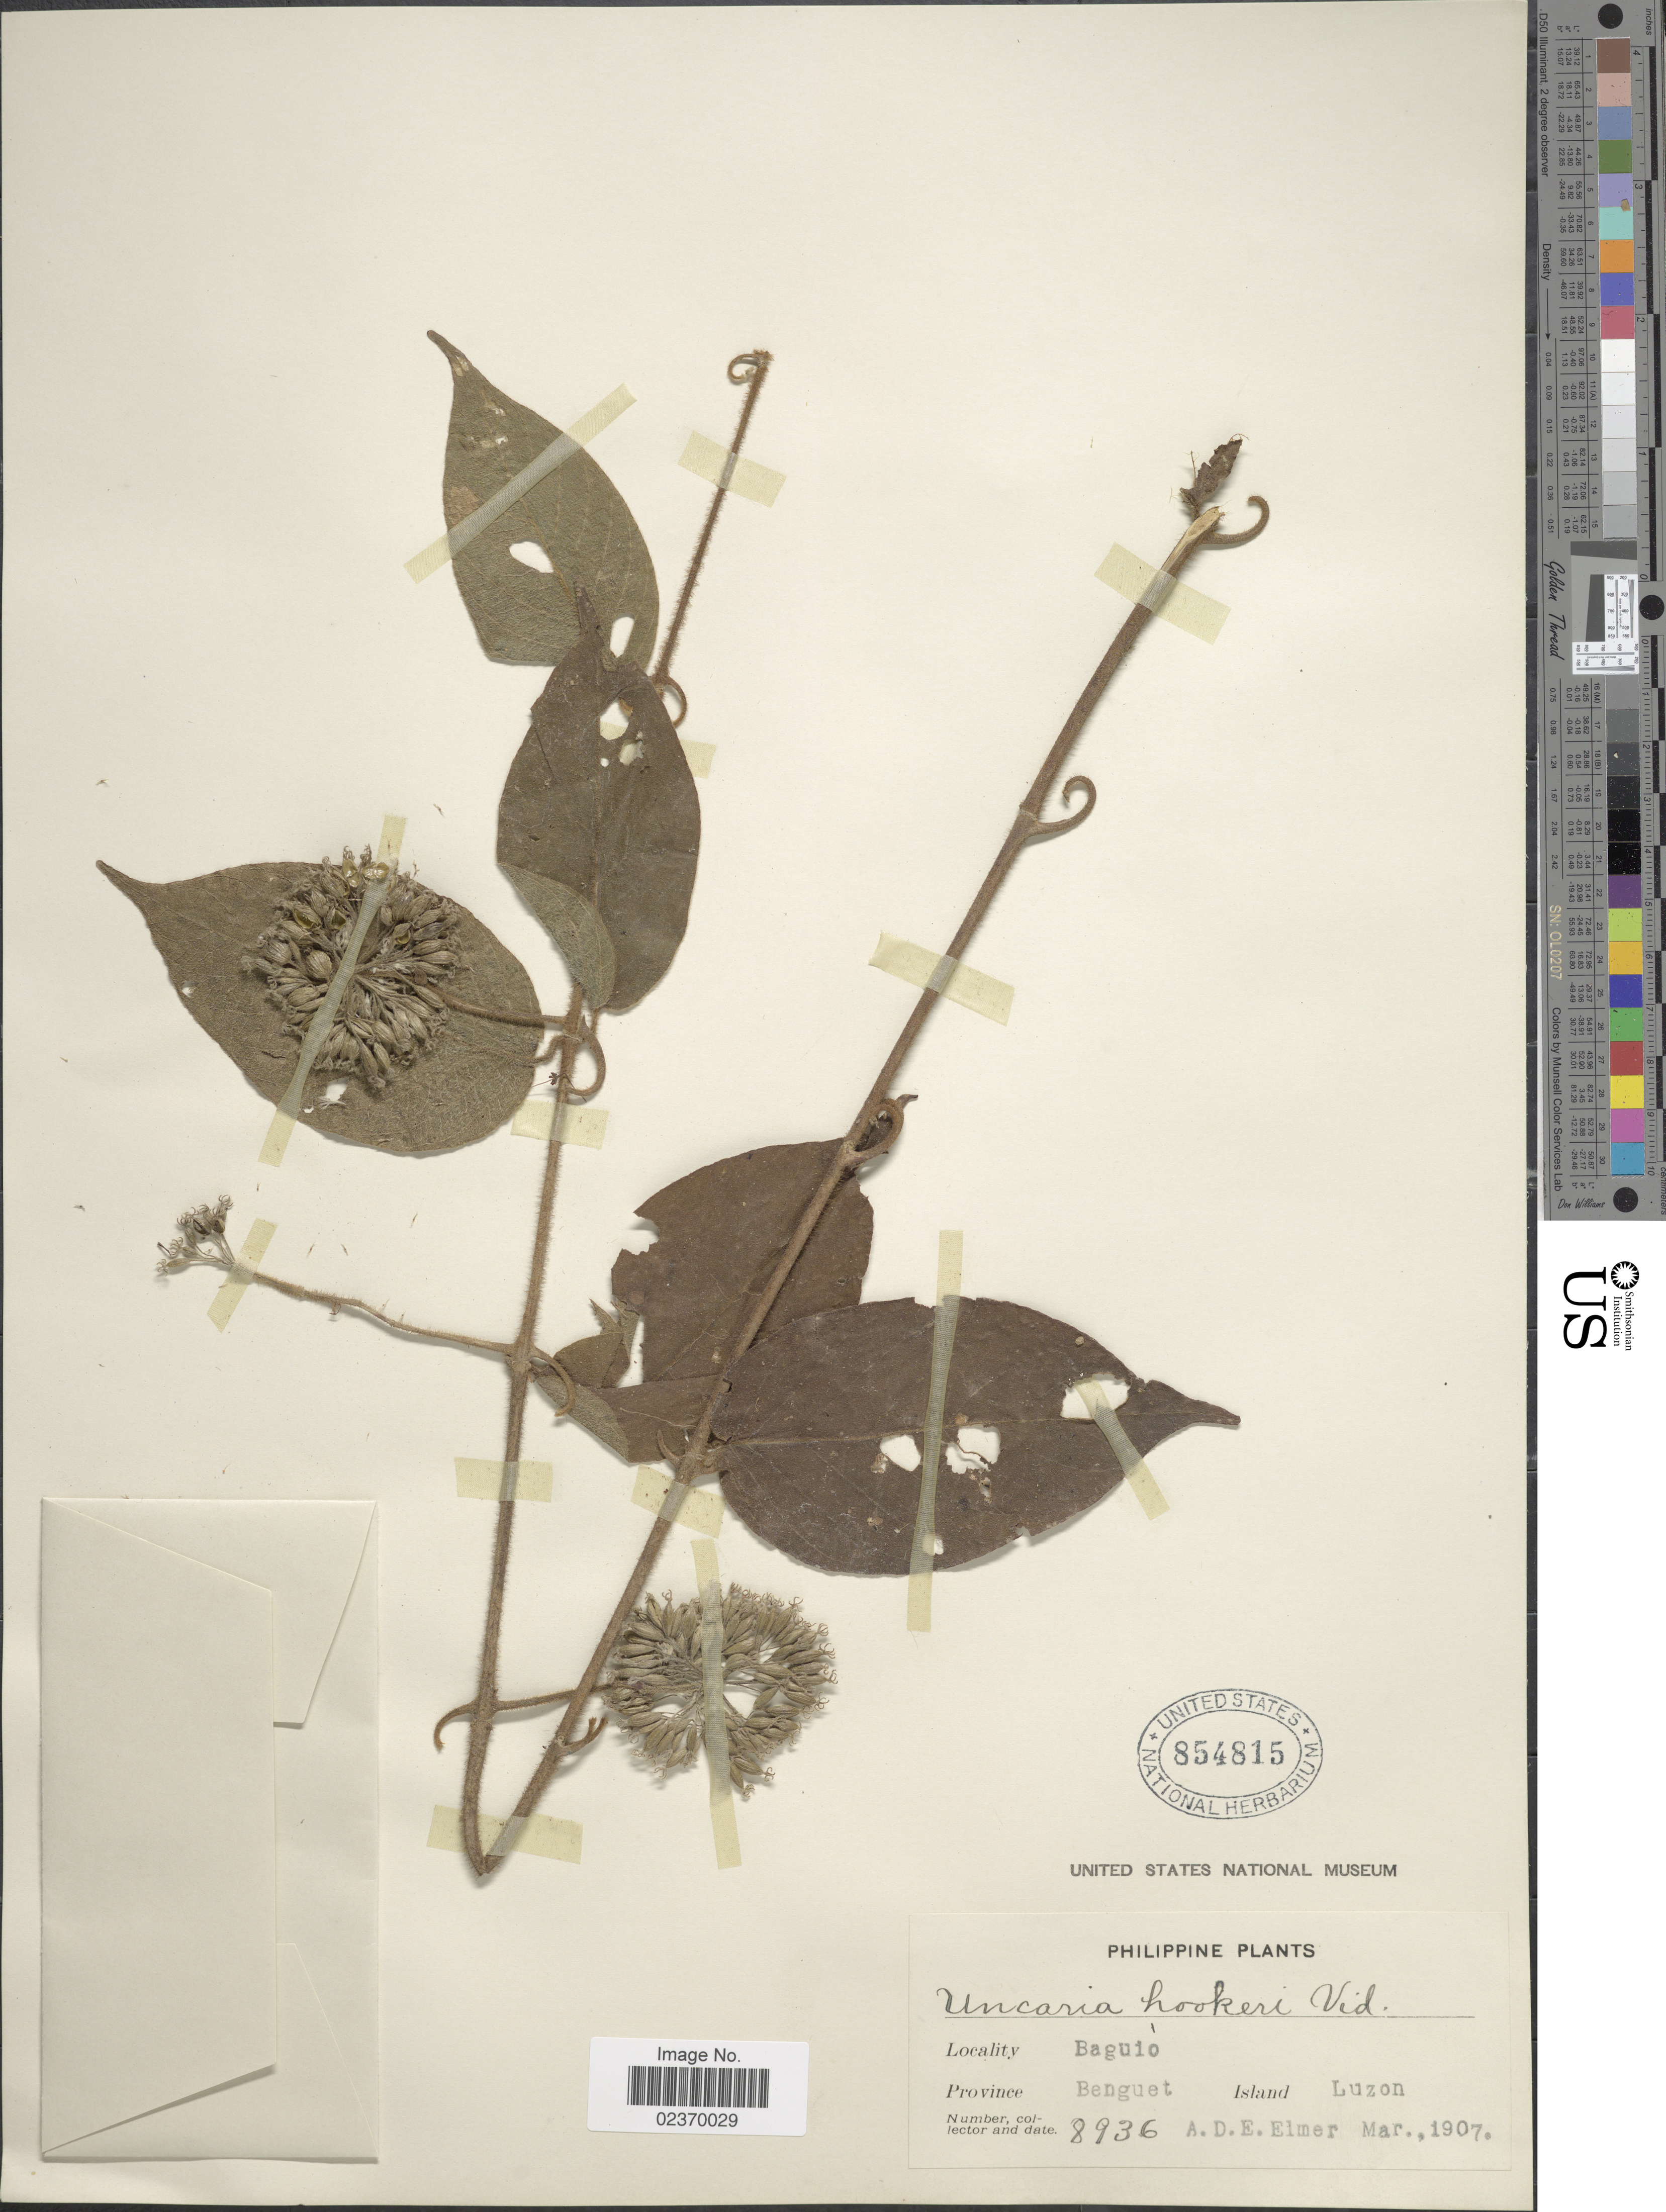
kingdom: Plantae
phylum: Tracheophyta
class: Magnoliopsida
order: Gentianales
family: Rubiaceae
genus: Uncaria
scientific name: Uncaria perrottetii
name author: (A. Rich.) Merr.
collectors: A. D. E. Elmer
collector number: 8936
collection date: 1907-03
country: Philippines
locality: Baguio, Province Benguet, Island Luzon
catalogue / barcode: US 854815